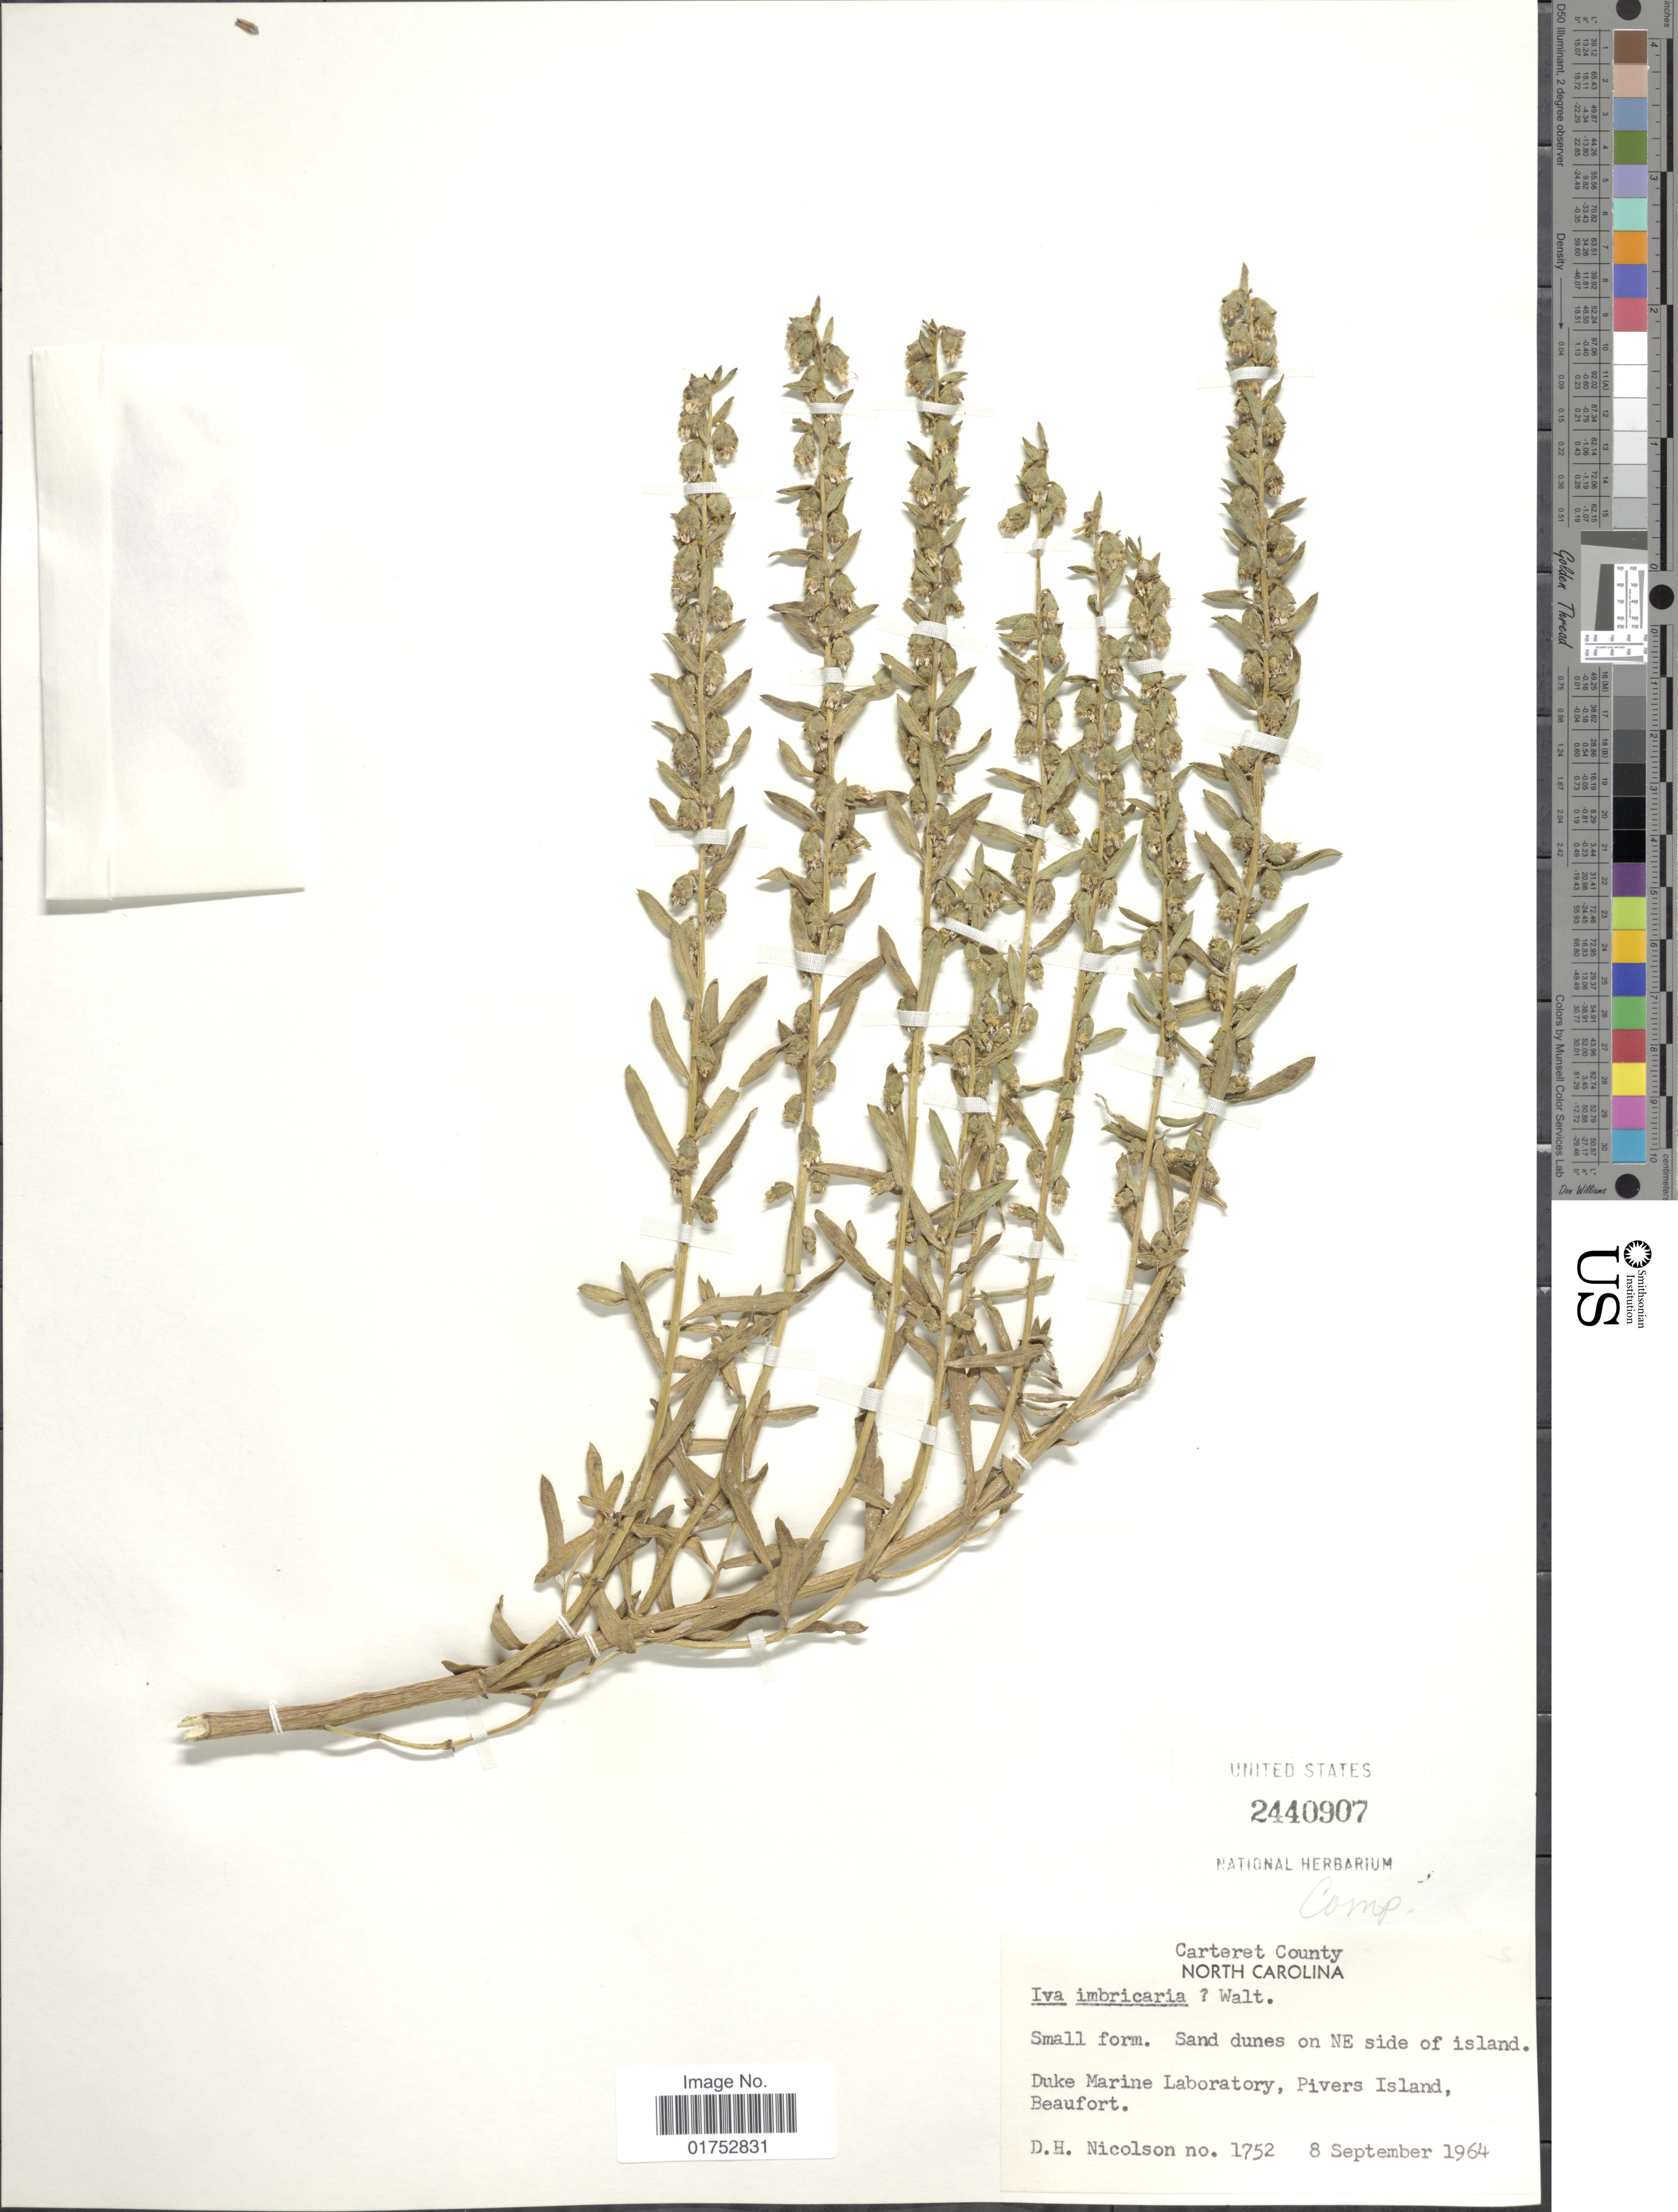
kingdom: Plantae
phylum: Tracheophyta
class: Magnoliopsida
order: Asterales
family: Asteraceae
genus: Iva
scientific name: Iva imbricata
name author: Walter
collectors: D. H. Nicolson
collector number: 1752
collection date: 1964-09-08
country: United States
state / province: North Carolina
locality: Carteret County, duke Marine Laboratory, Pivers Island, Beaufort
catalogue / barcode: US 2440907